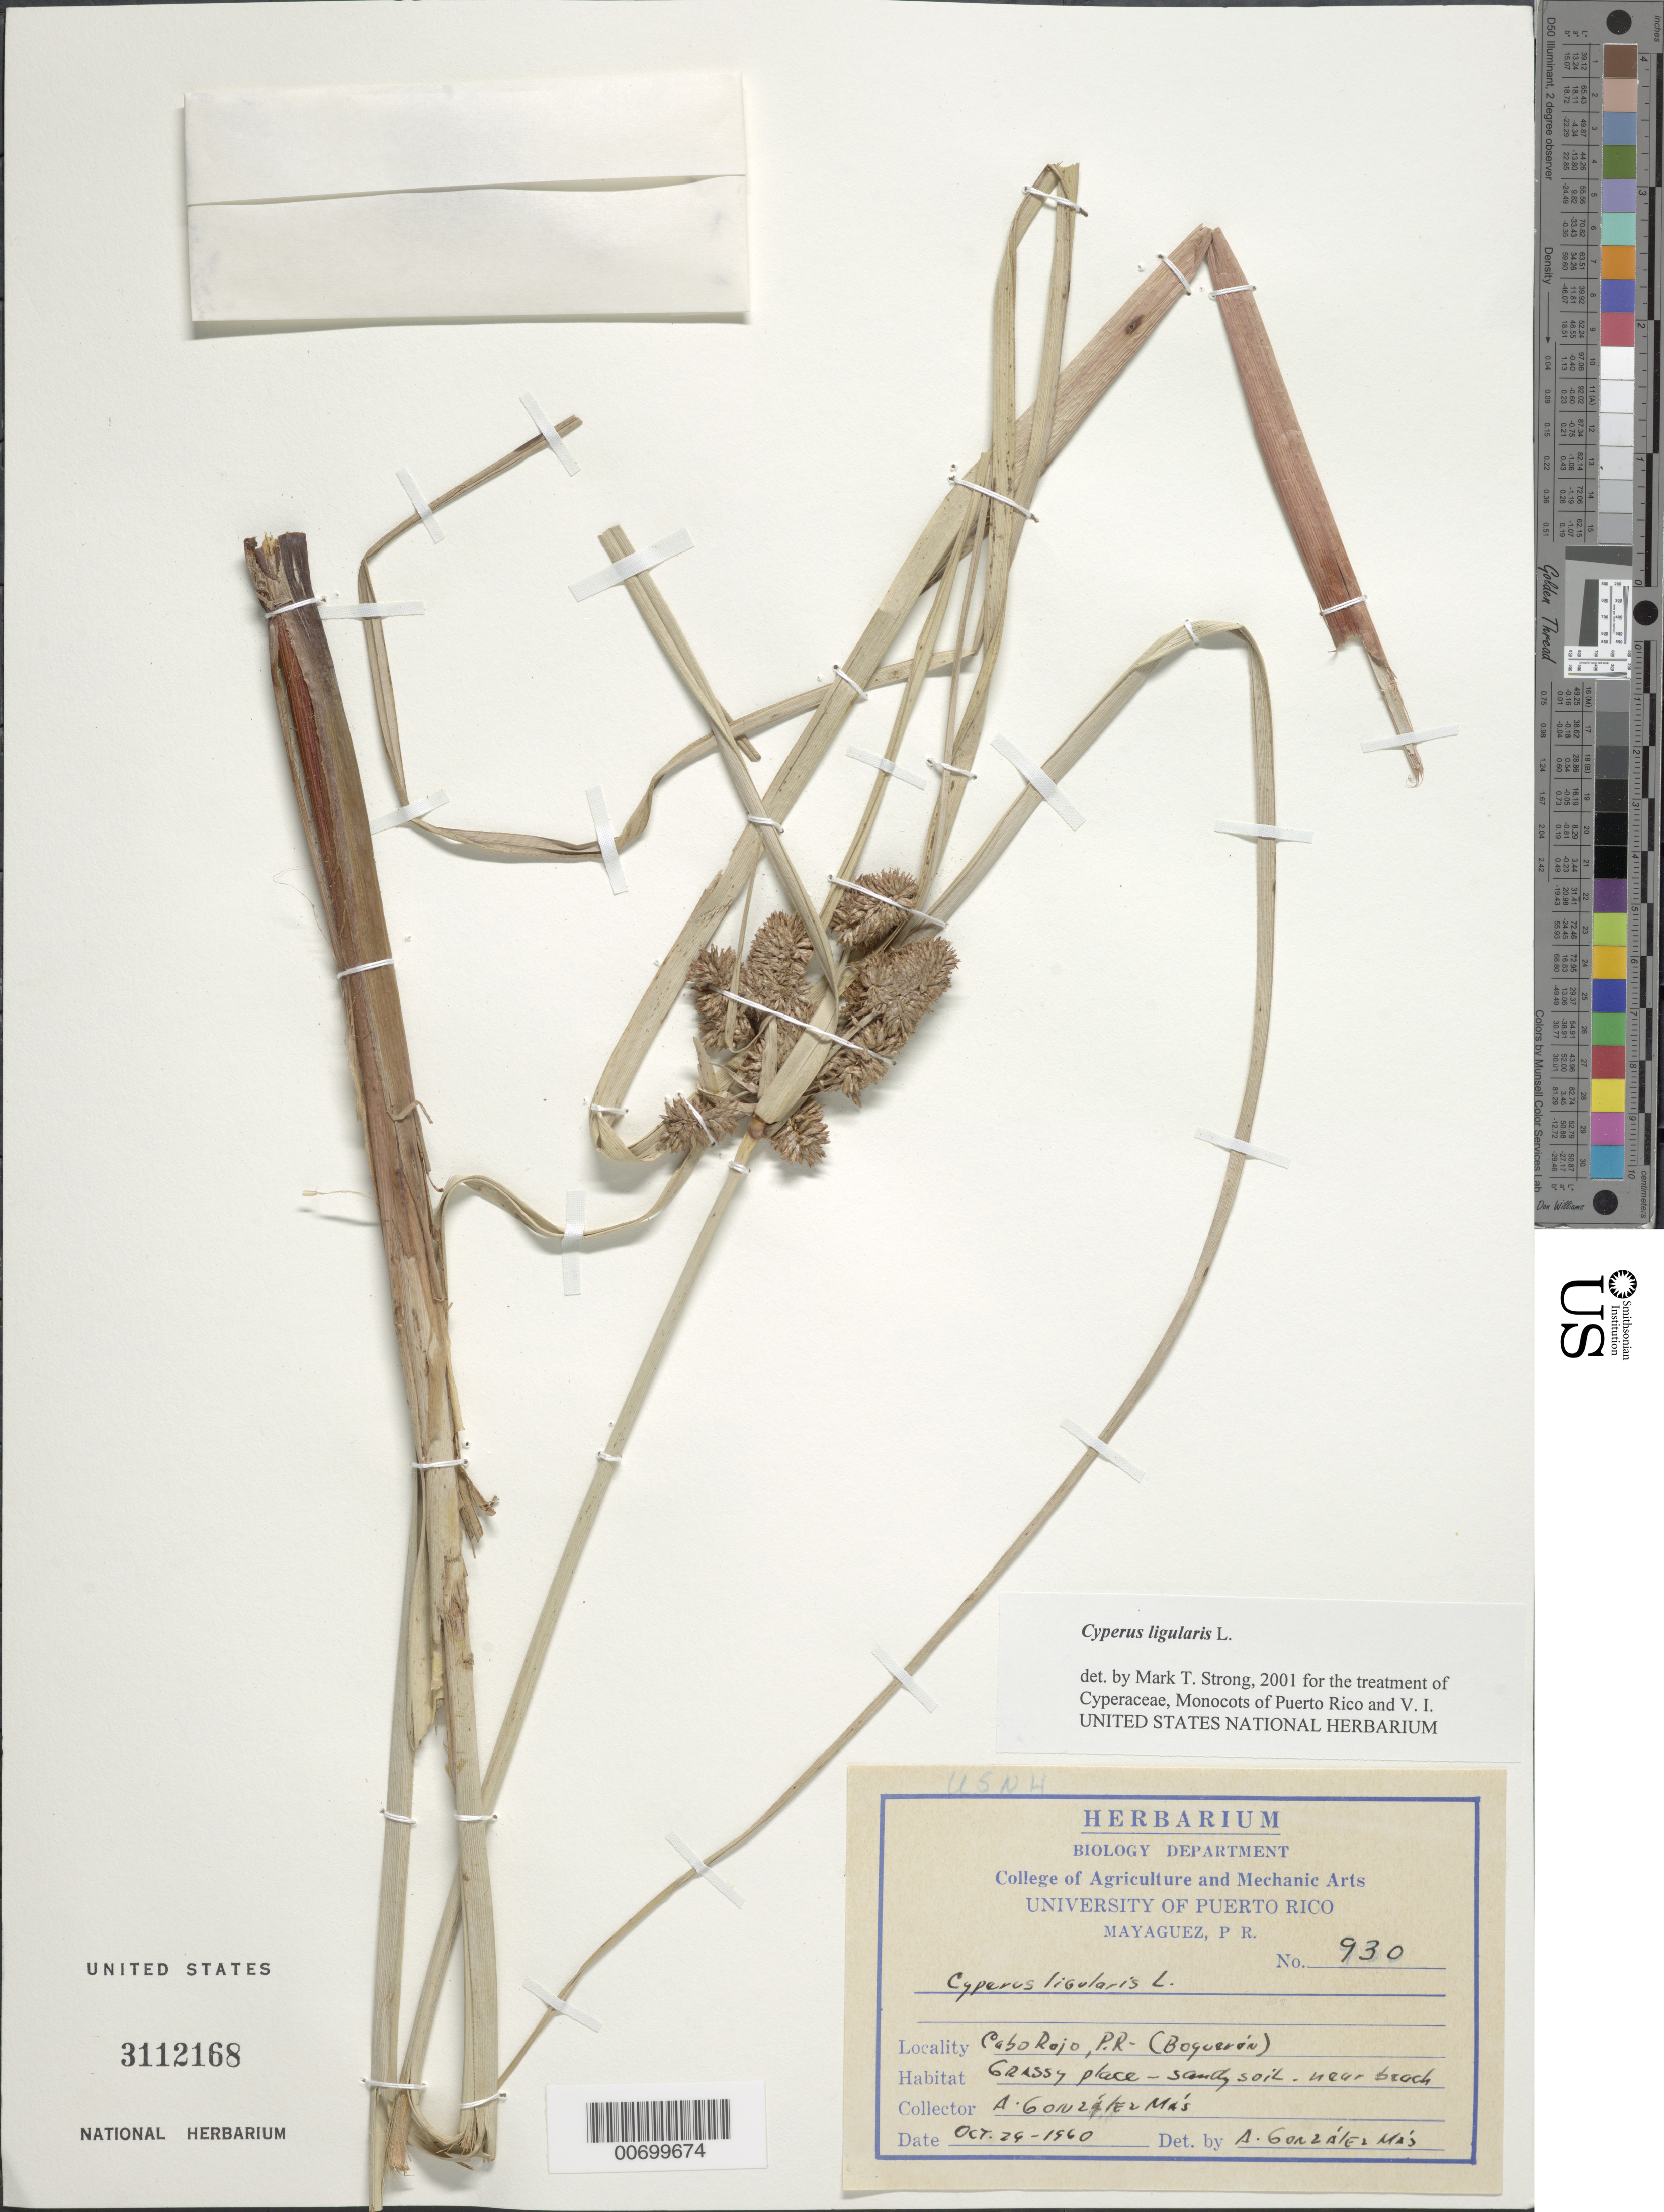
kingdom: Plantae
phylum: Tracheophyta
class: Liliopsida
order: Poales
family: Cyperaceae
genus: Cyperus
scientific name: Cyperus ligularis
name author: L.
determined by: Strong, M. T., (US), Smithsonian Institution - National Museum of Natural History (UNITED STATES)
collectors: A. González Más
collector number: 930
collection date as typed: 29 Oct 1960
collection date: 1960-10-29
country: Puerto Rico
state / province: Cabo Rojo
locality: Cabo Rojo: Boqueron.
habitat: Grassy place near beach.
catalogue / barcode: US 3112168